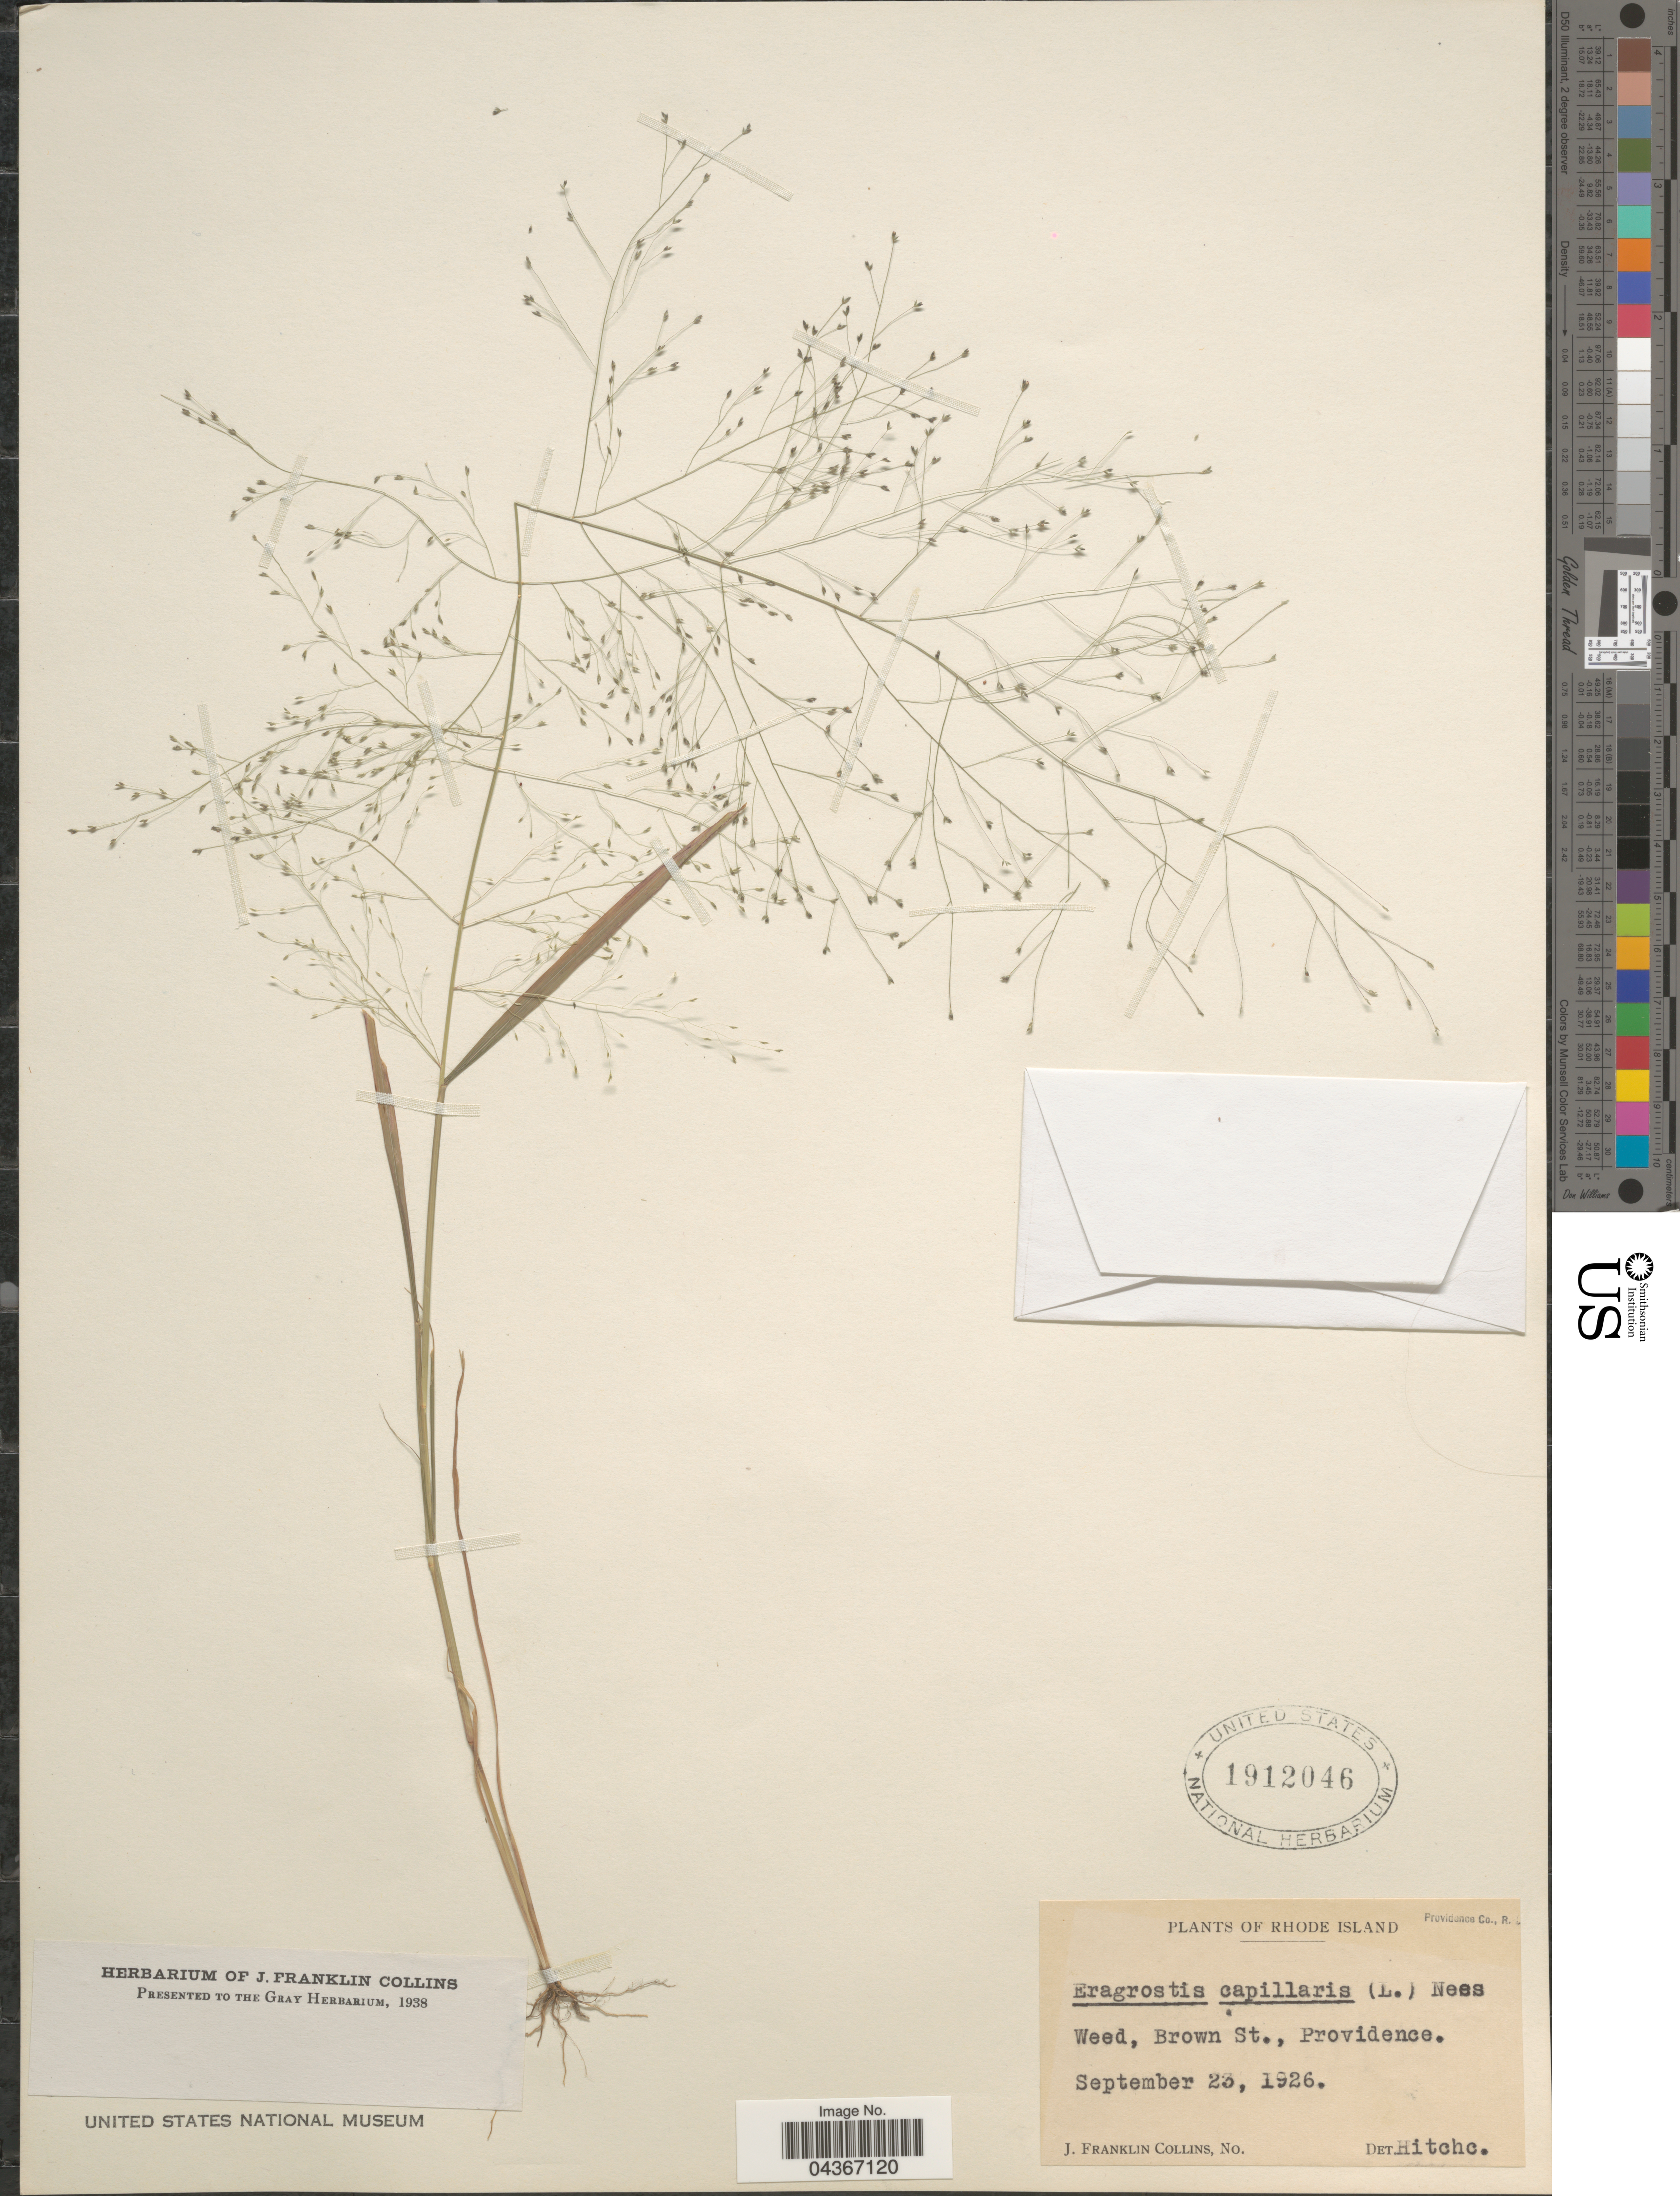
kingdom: Plantae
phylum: Tracheophyta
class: Liliopsida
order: Poales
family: Poaceae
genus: Eragrostis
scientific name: Eragrostis capillaris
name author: (L.) Nees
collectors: J. Collins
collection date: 1926-09-23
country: United States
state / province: Rhode Island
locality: Weed, Brown St., Providence.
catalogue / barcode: US 1912046